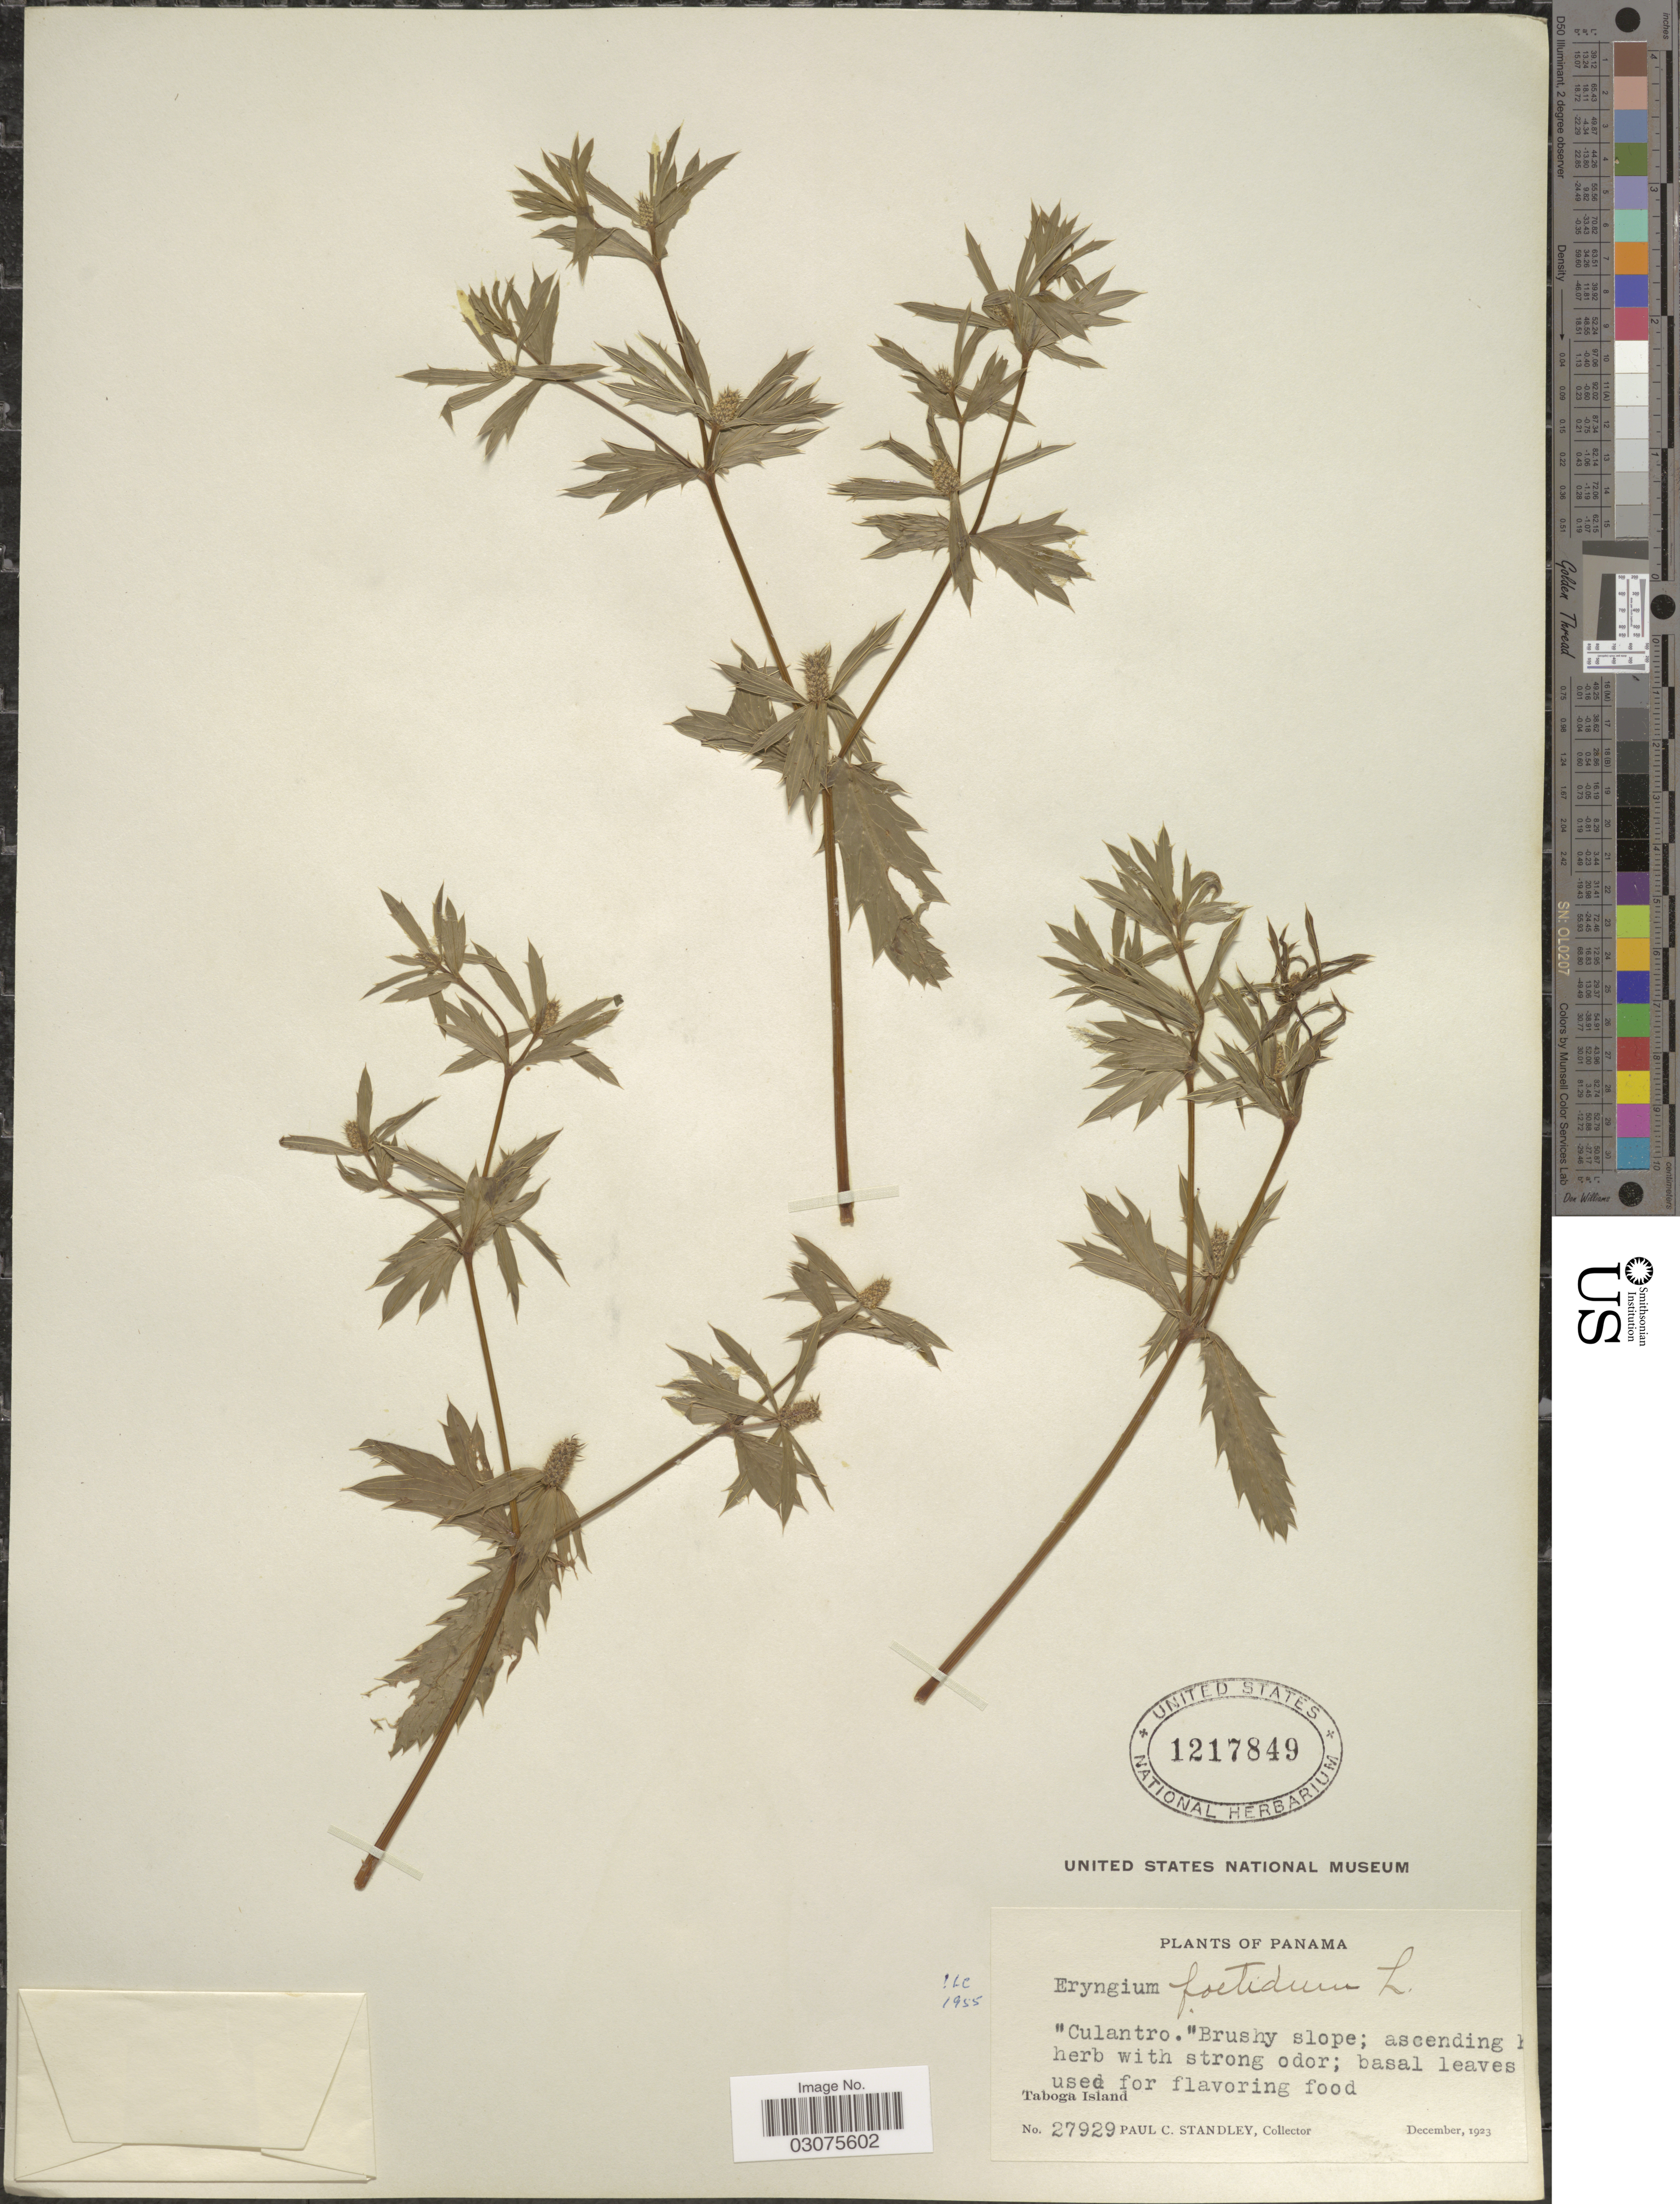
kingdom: Plantae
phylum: Tracheophyta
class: Magnoliopsida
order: Apiales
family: Apiaceae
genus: Eryngium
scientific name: Eryngium foetidum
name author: L.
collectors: P. C. Standley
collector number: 27929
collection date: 1923-12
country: Panama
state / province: Panamá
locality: Taboga Island.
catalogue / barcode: US 1217849